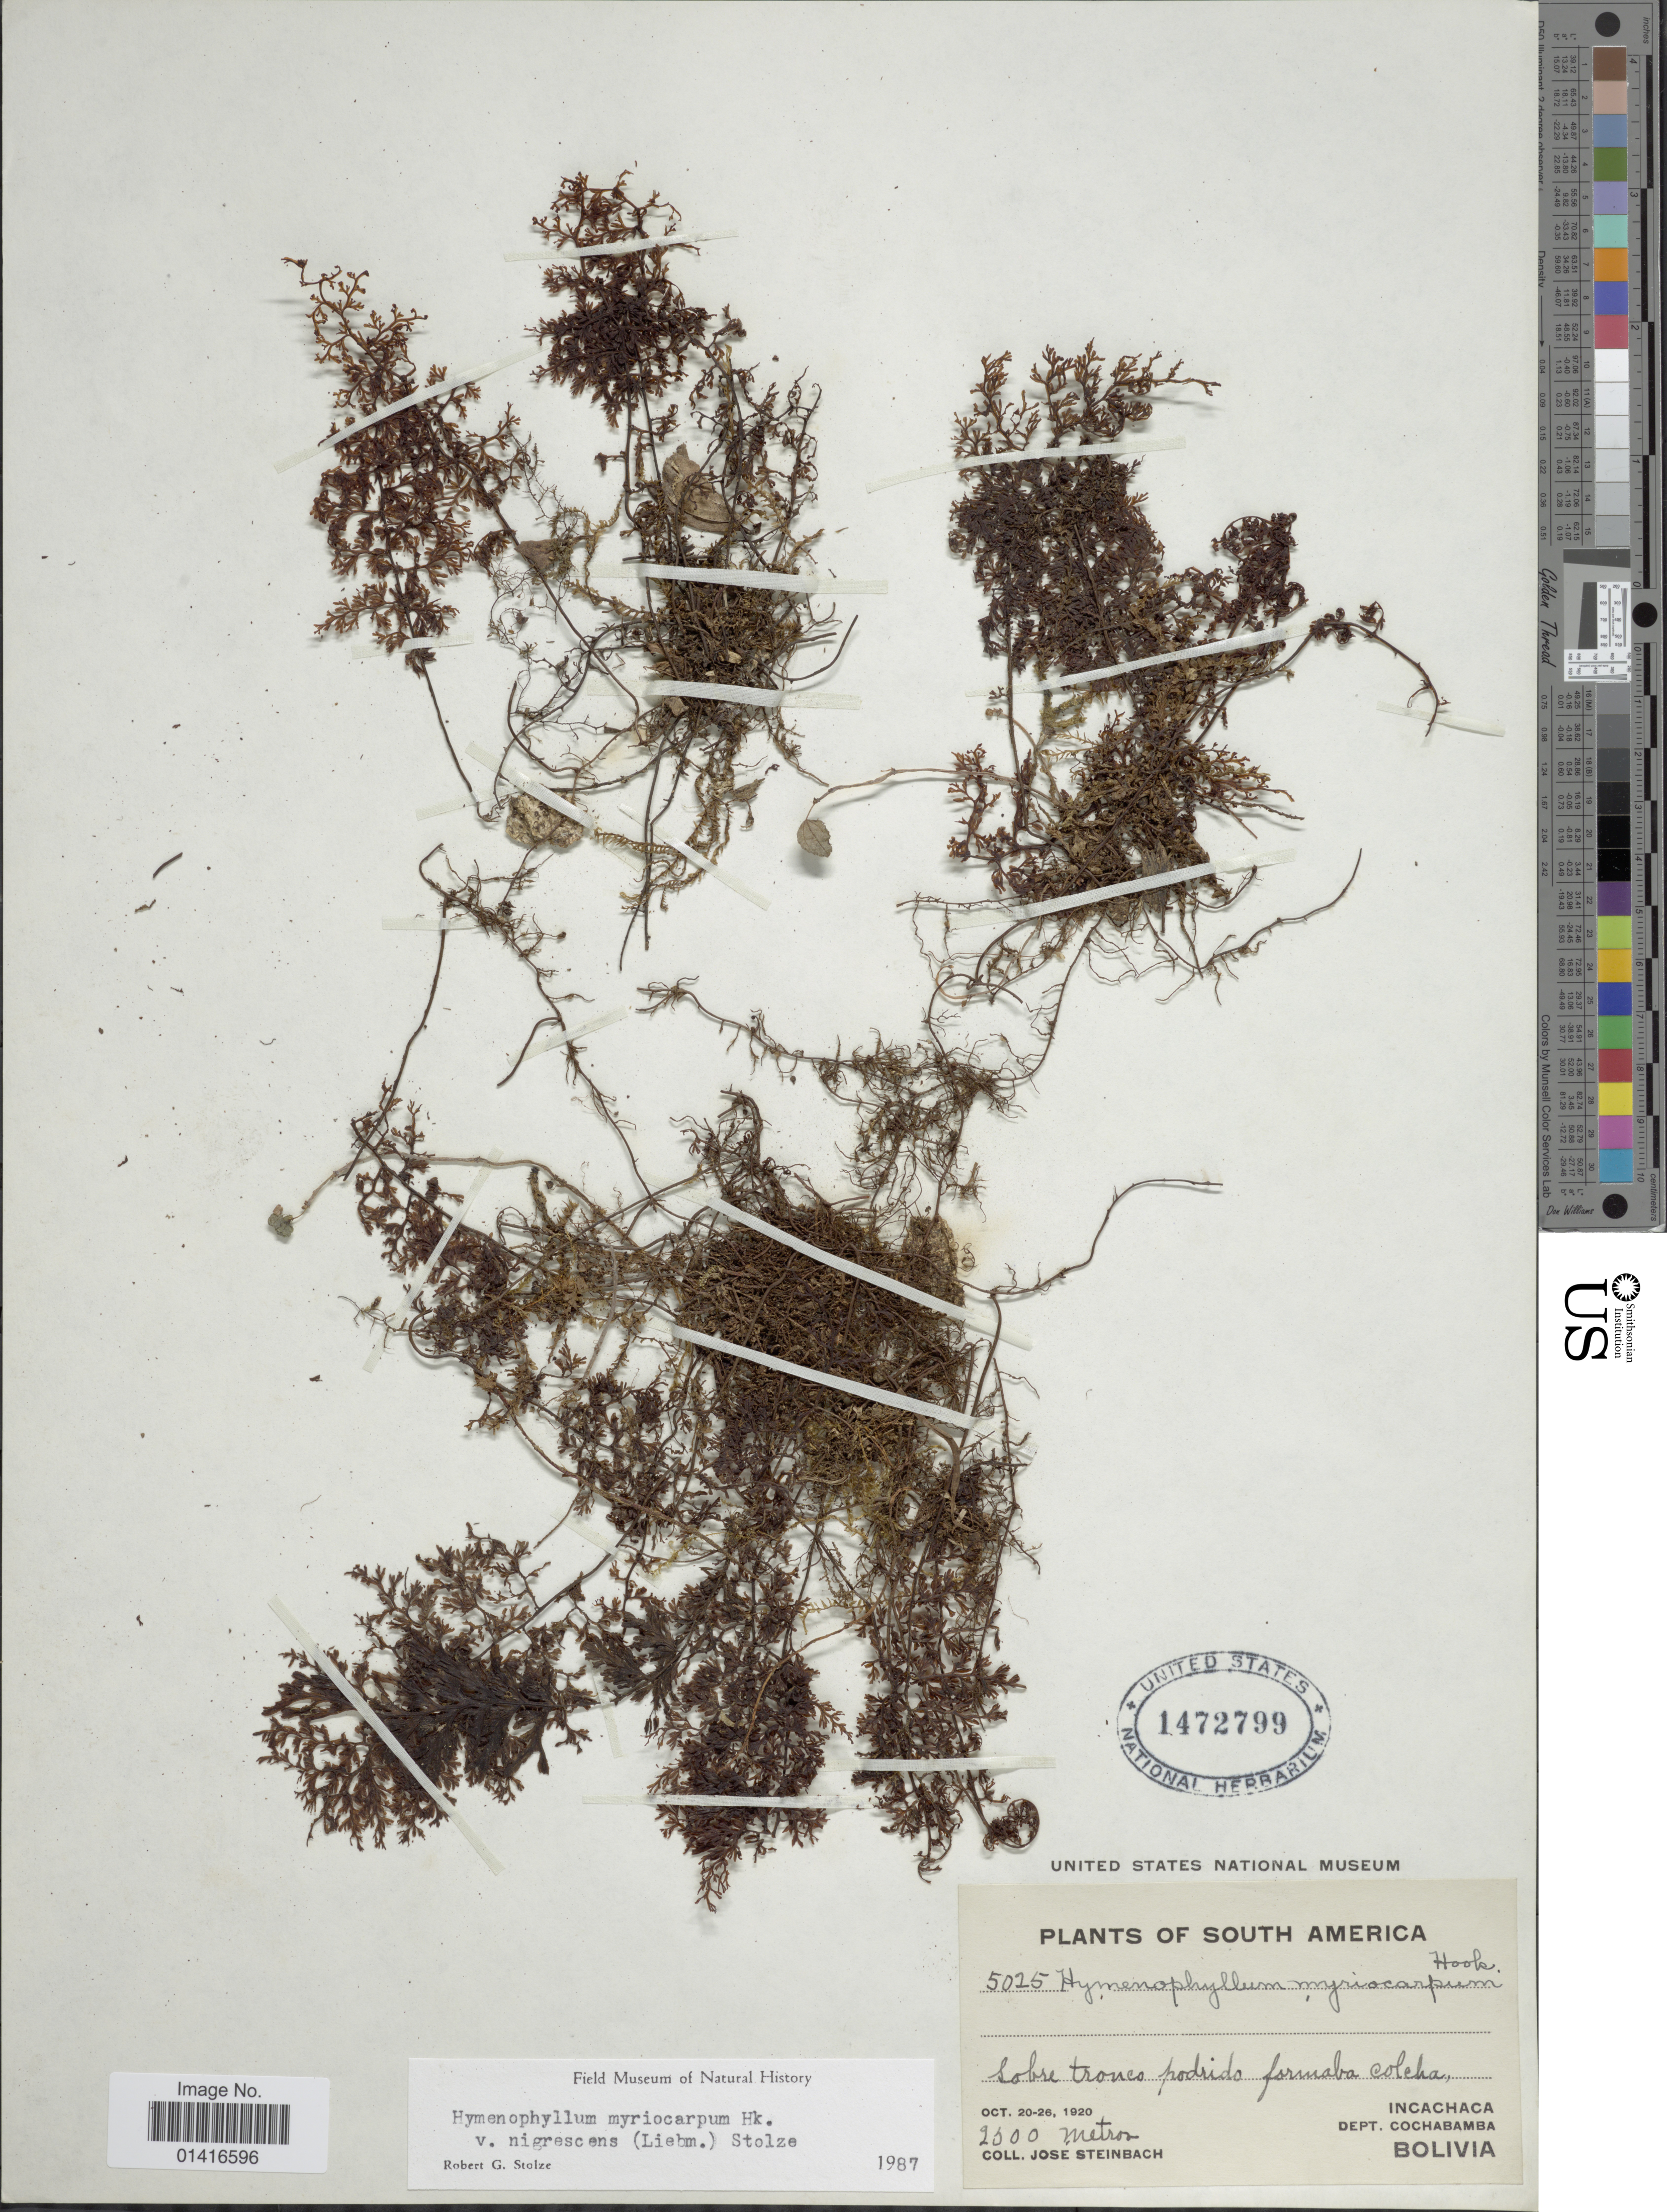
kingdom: Plantae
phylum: Tracheophyta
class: Polypodiopsida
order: Hymenophyllales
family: Hymenophyllaceae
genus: Hymenophyllum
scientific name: Hymenophyllum myriocarpum var. myriocarpum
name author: Hook.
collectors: J. Steinbach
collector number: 5025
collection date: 1920-10-20/1920-10-26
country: Bolivia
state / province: Cochabamba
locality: Incachaca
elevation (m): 2300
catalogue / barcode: US 1472799